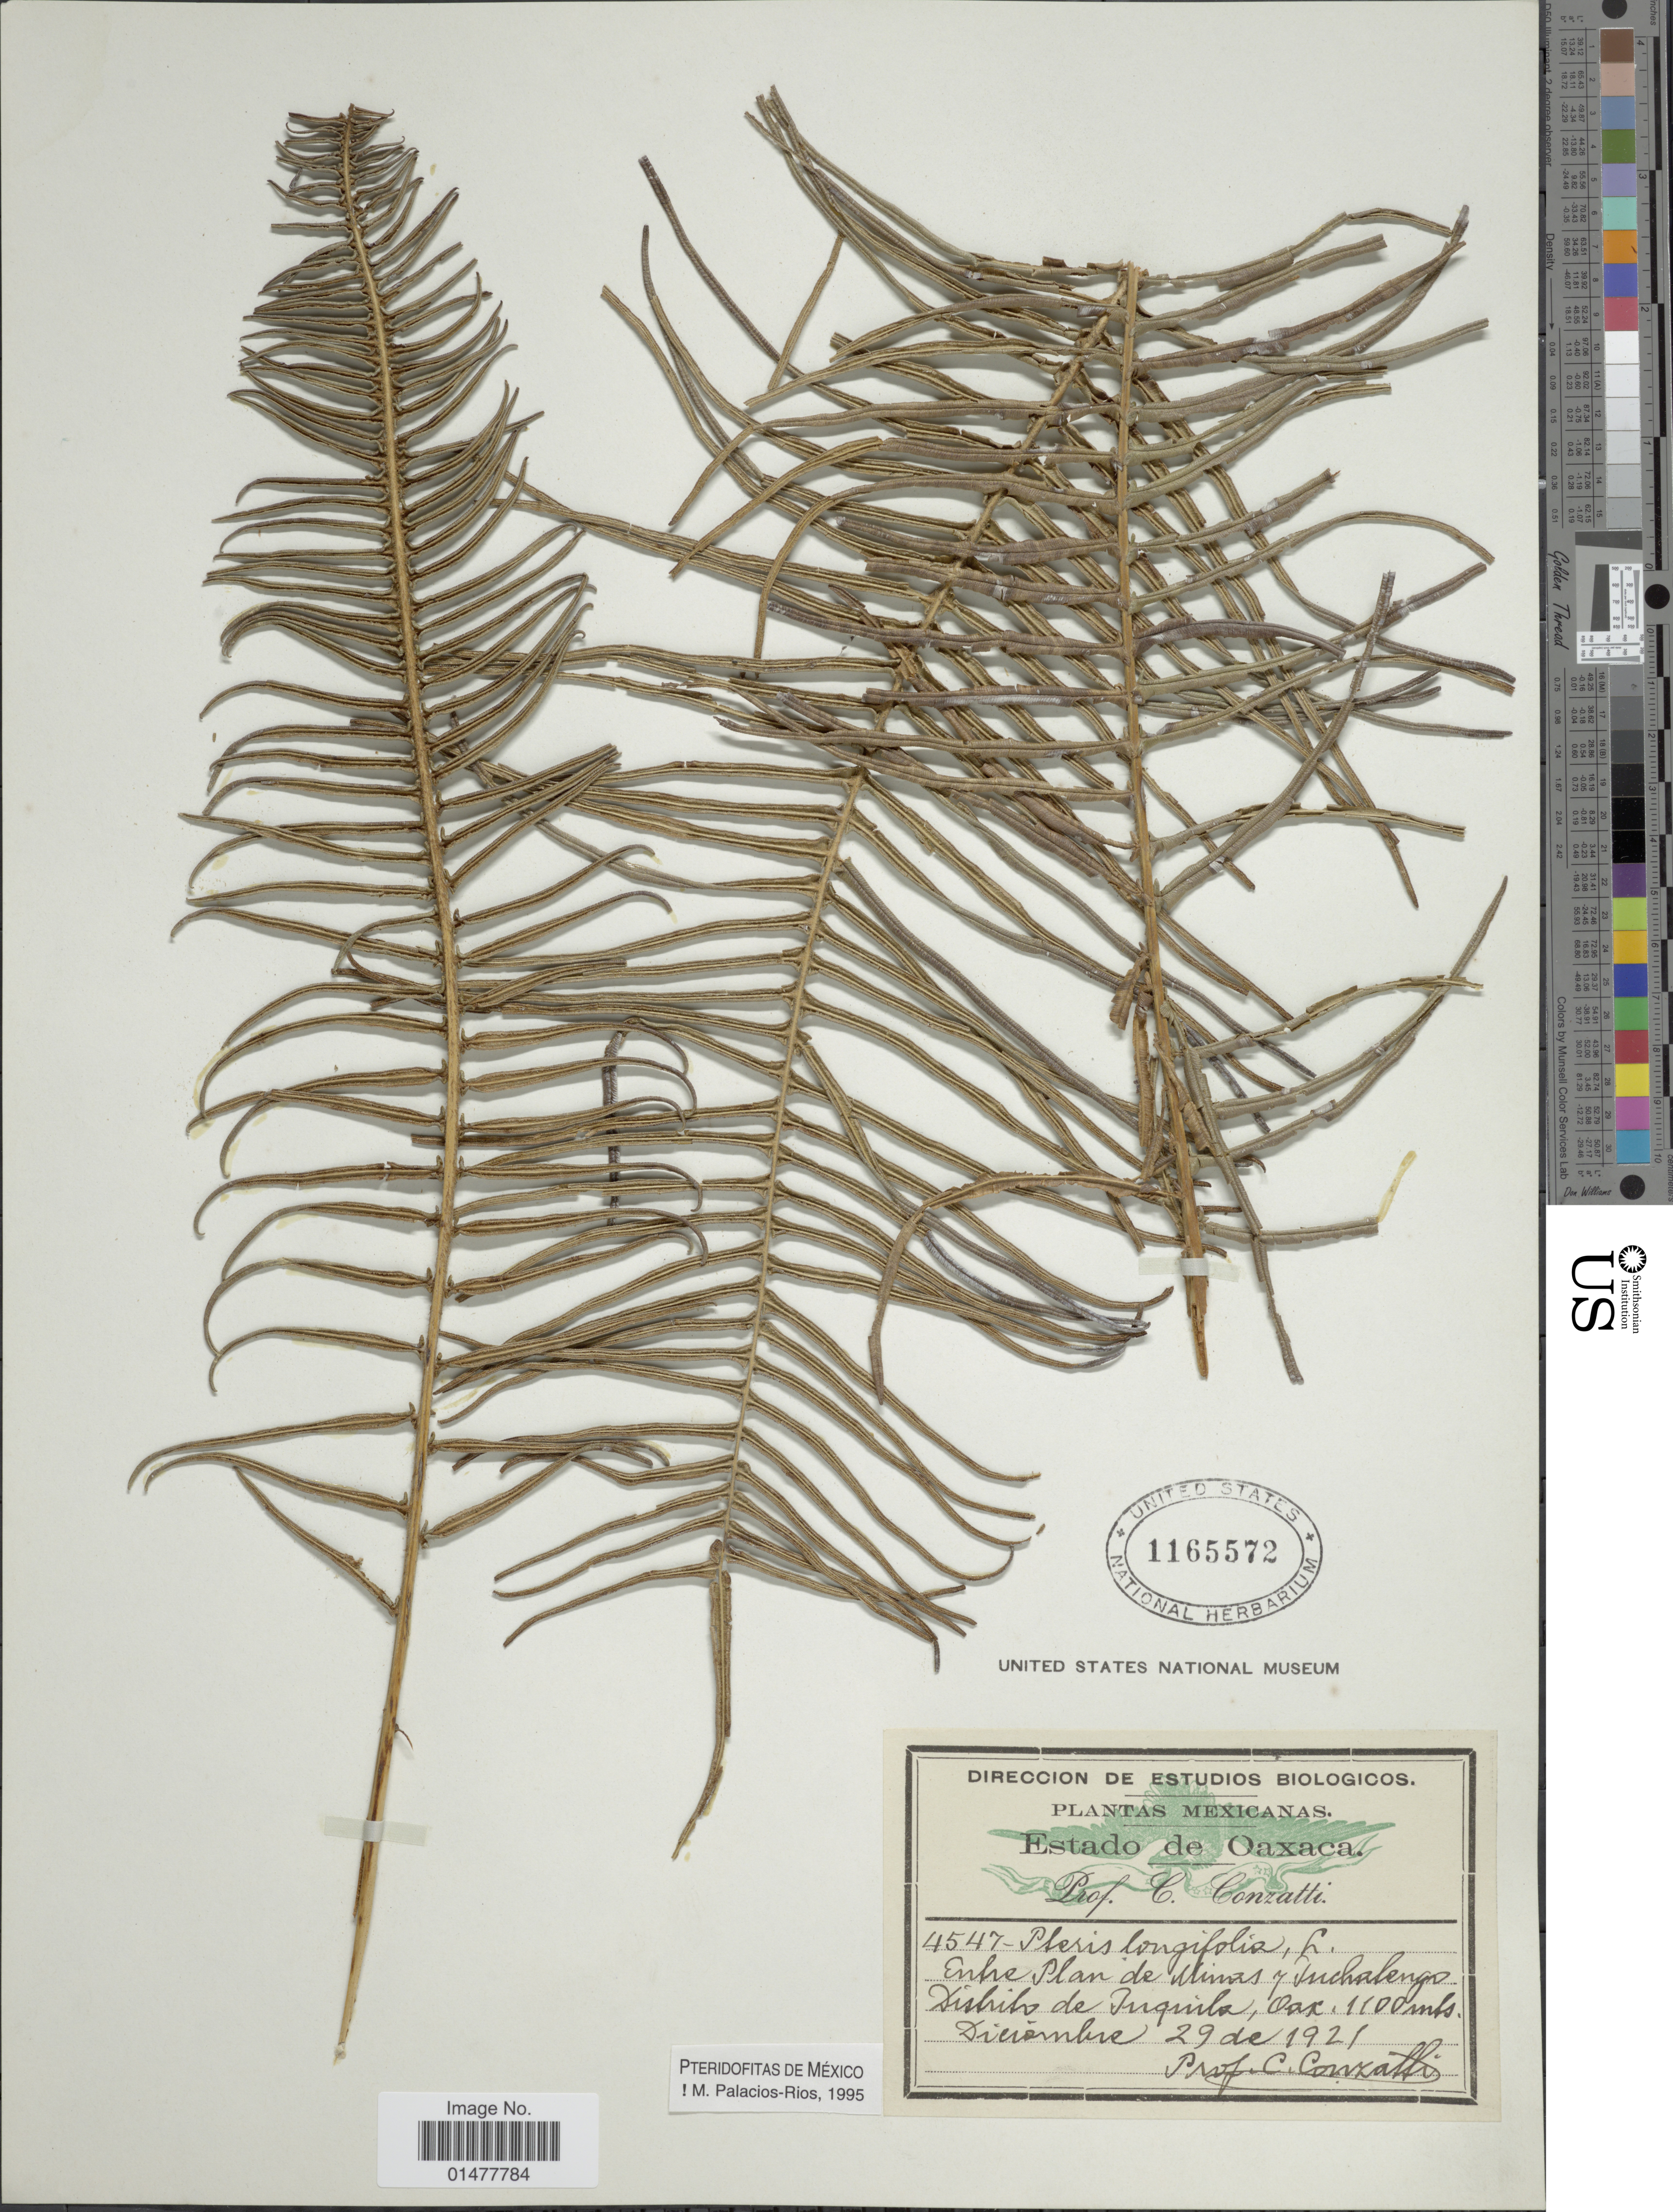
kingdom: Plantae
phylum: Tracheophyta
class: Polypodiopsida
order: Polypodiales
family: Pteridaceae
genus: Pteris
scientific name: Pteris longifolia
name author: L.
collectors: C. Conzatti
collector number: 4547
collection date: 1921-12-29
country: Mexico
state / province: Oaxaca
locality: Entre Plan de Minas y Inchalengo, Distrito de Juquila.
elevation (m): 1100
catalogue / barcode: US 1165572